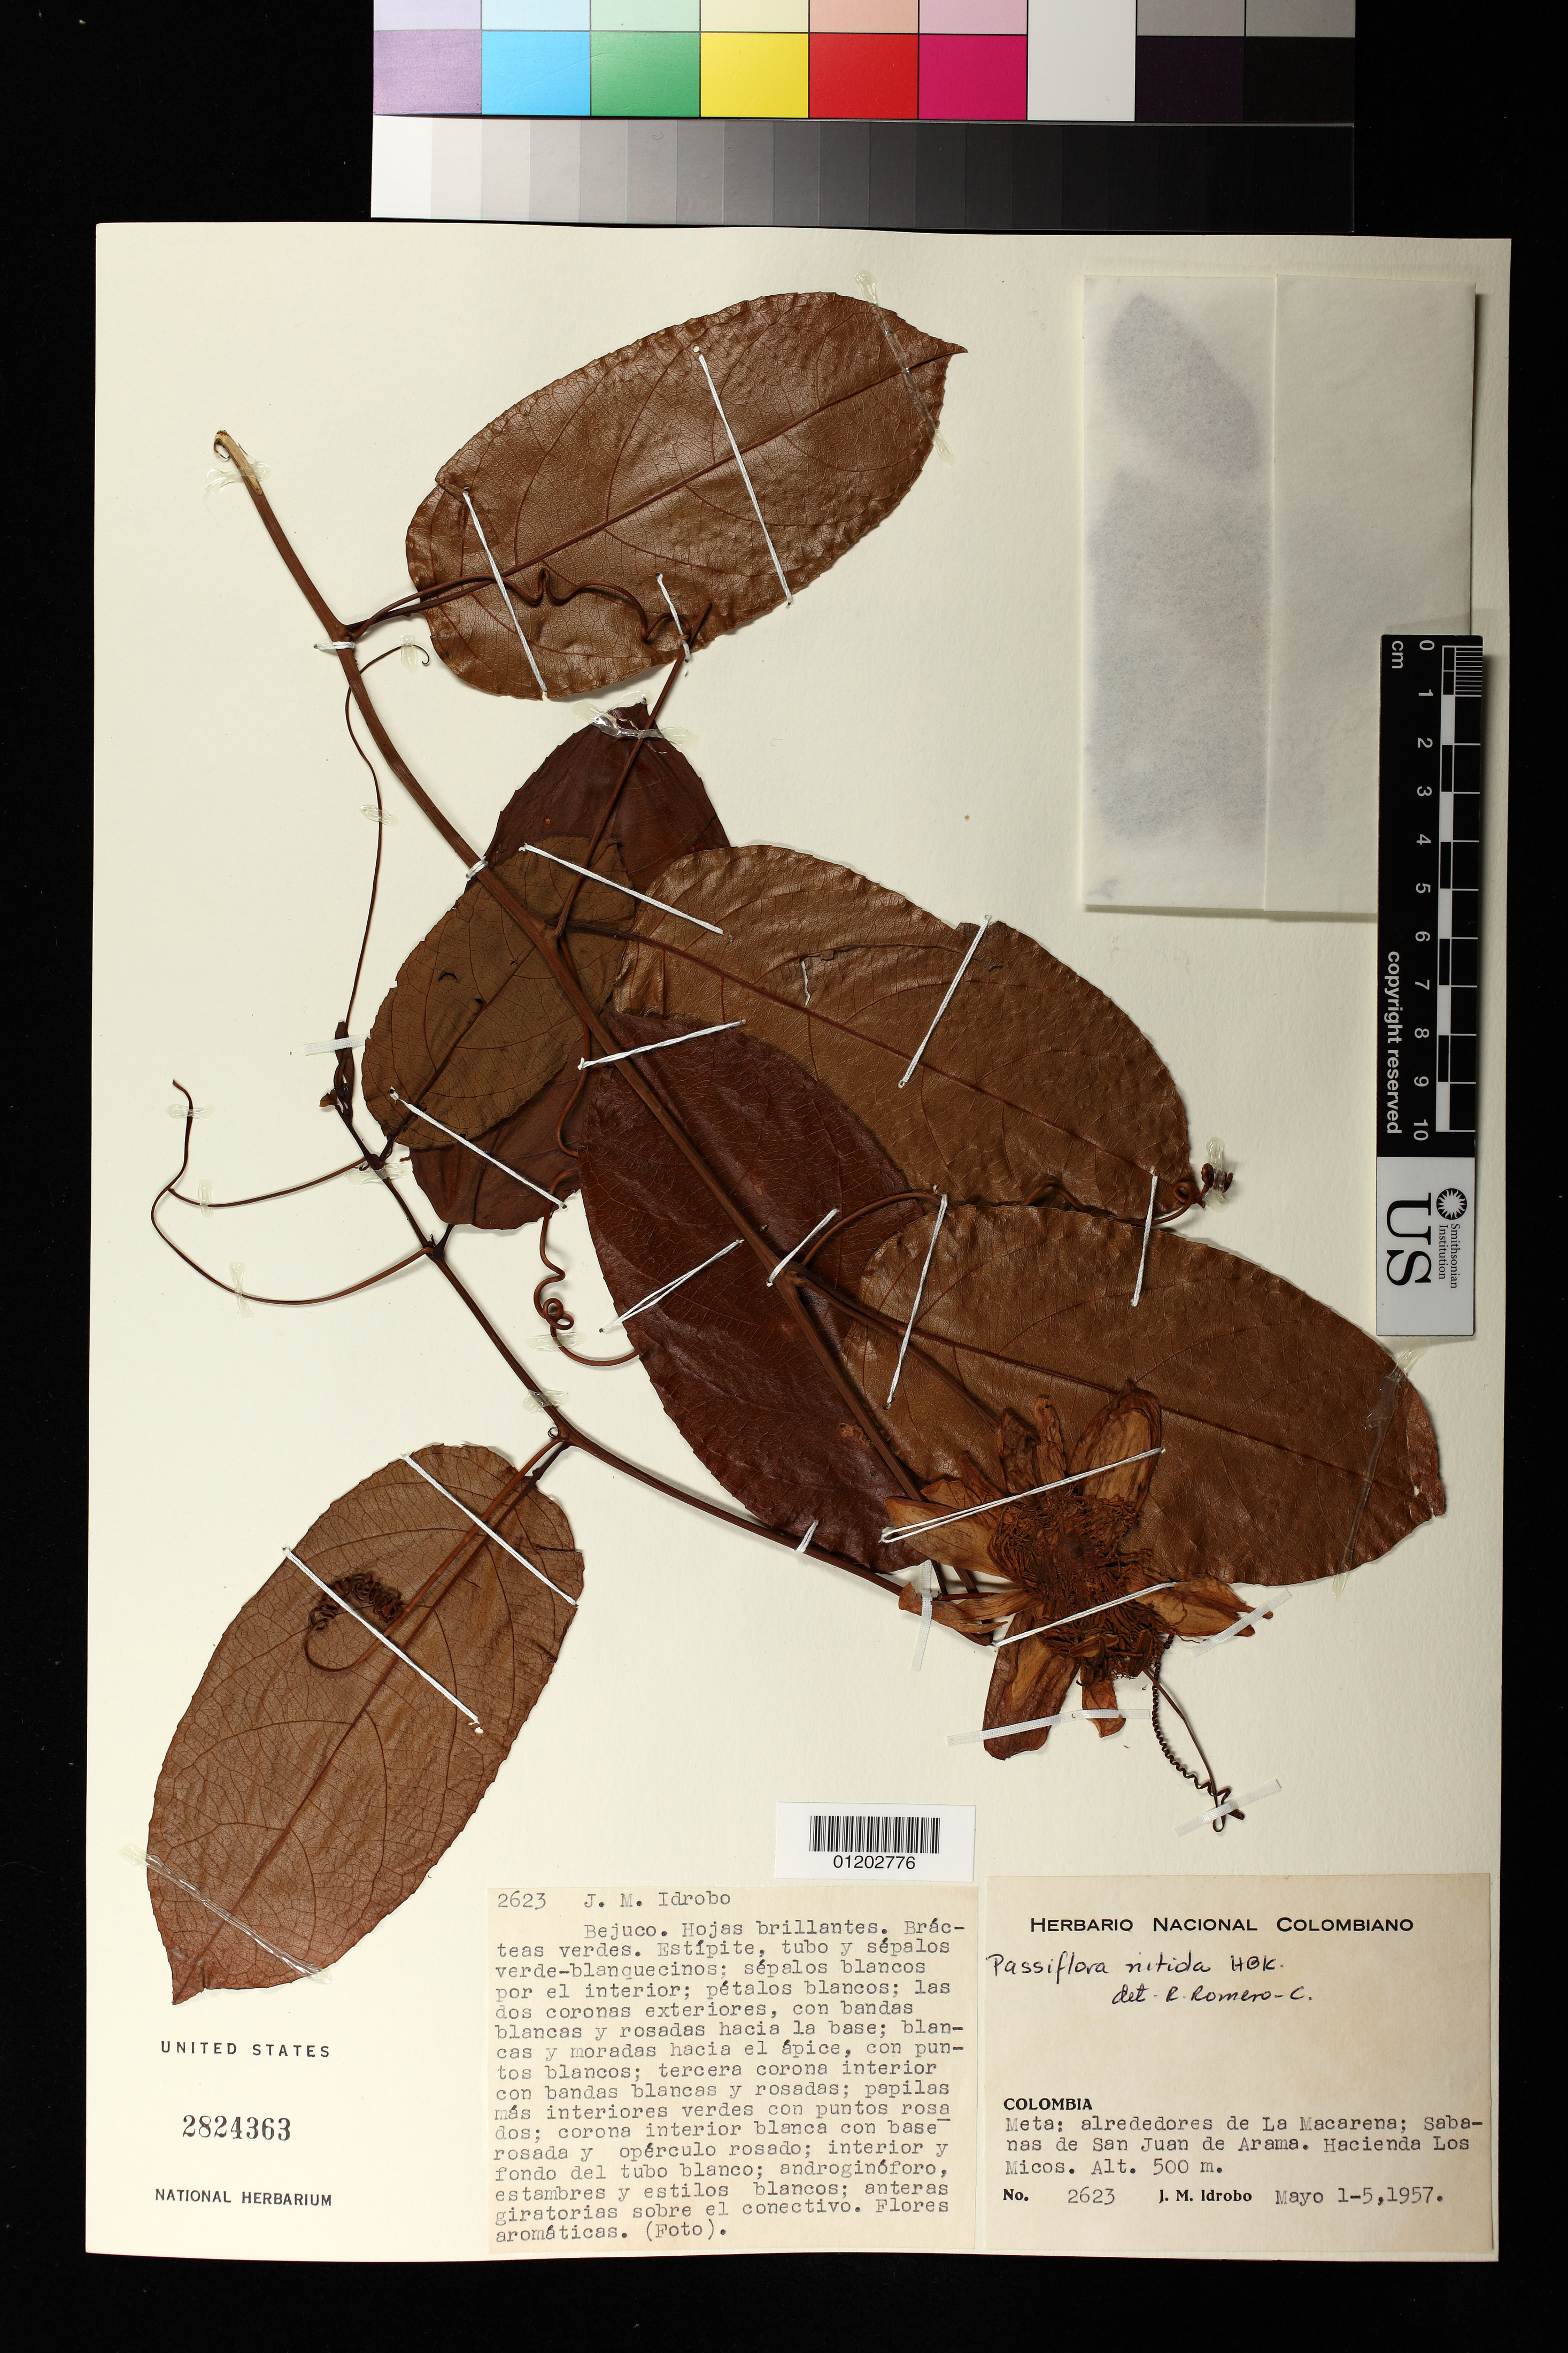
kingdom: Plantae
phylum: Tracheophyta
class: Magnoliopsida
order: Malpighiales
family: Passifloraceae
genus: Passiflora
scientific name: Passiflora nitida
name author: Kunth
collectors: J. M. Idrobo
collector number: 2623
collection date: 1957-05-01/1957-05-05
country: Colombia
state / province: Meta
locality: Alrededores de La Macarena; sabanas de San Juan de Arme. Hacienda Los Micos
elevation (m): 500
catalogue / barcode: US 2824363